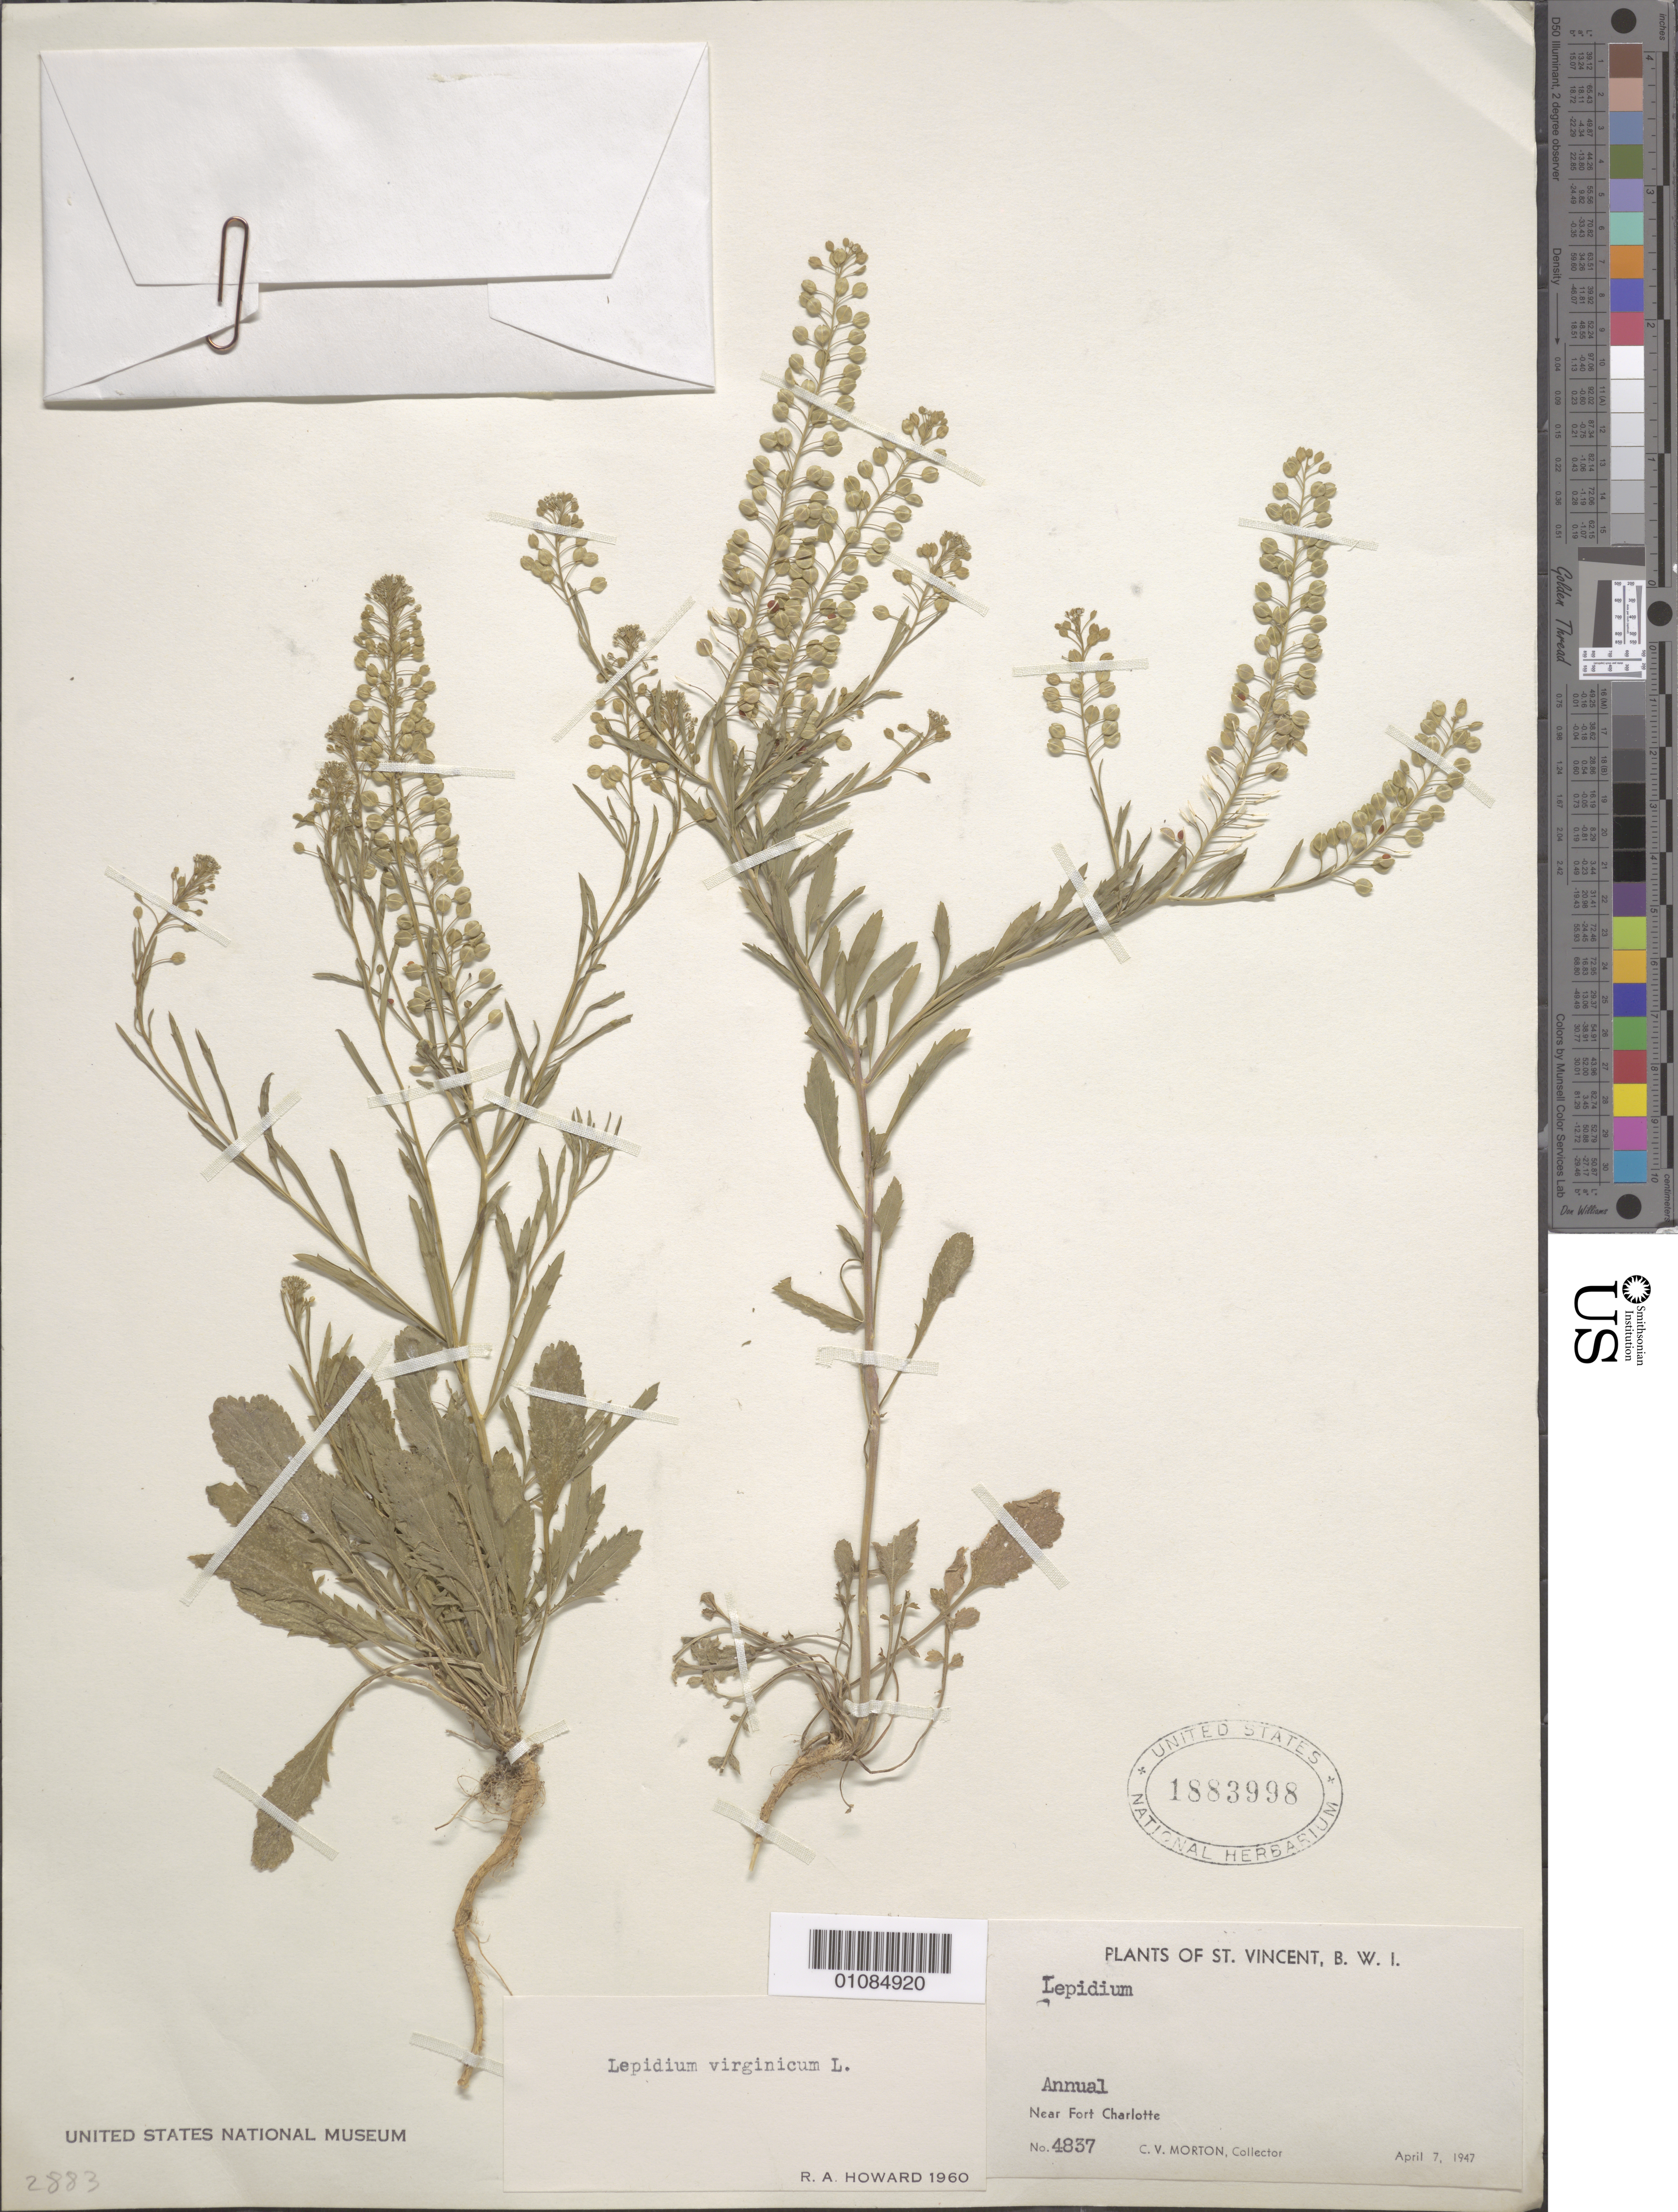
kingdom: Plantae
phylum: Tracheophyta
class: Magnoliopsida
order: Brassicales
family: Brassicaceae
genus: Lepidium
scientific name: Lepidium virginicum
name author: L.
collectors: C. V. Morton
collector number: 4837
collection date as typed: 07 Apr 1947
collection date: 1947-04-07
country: St. Vincent - Grenadines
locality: Near Fort Charlotte.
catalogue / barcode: US 1883998